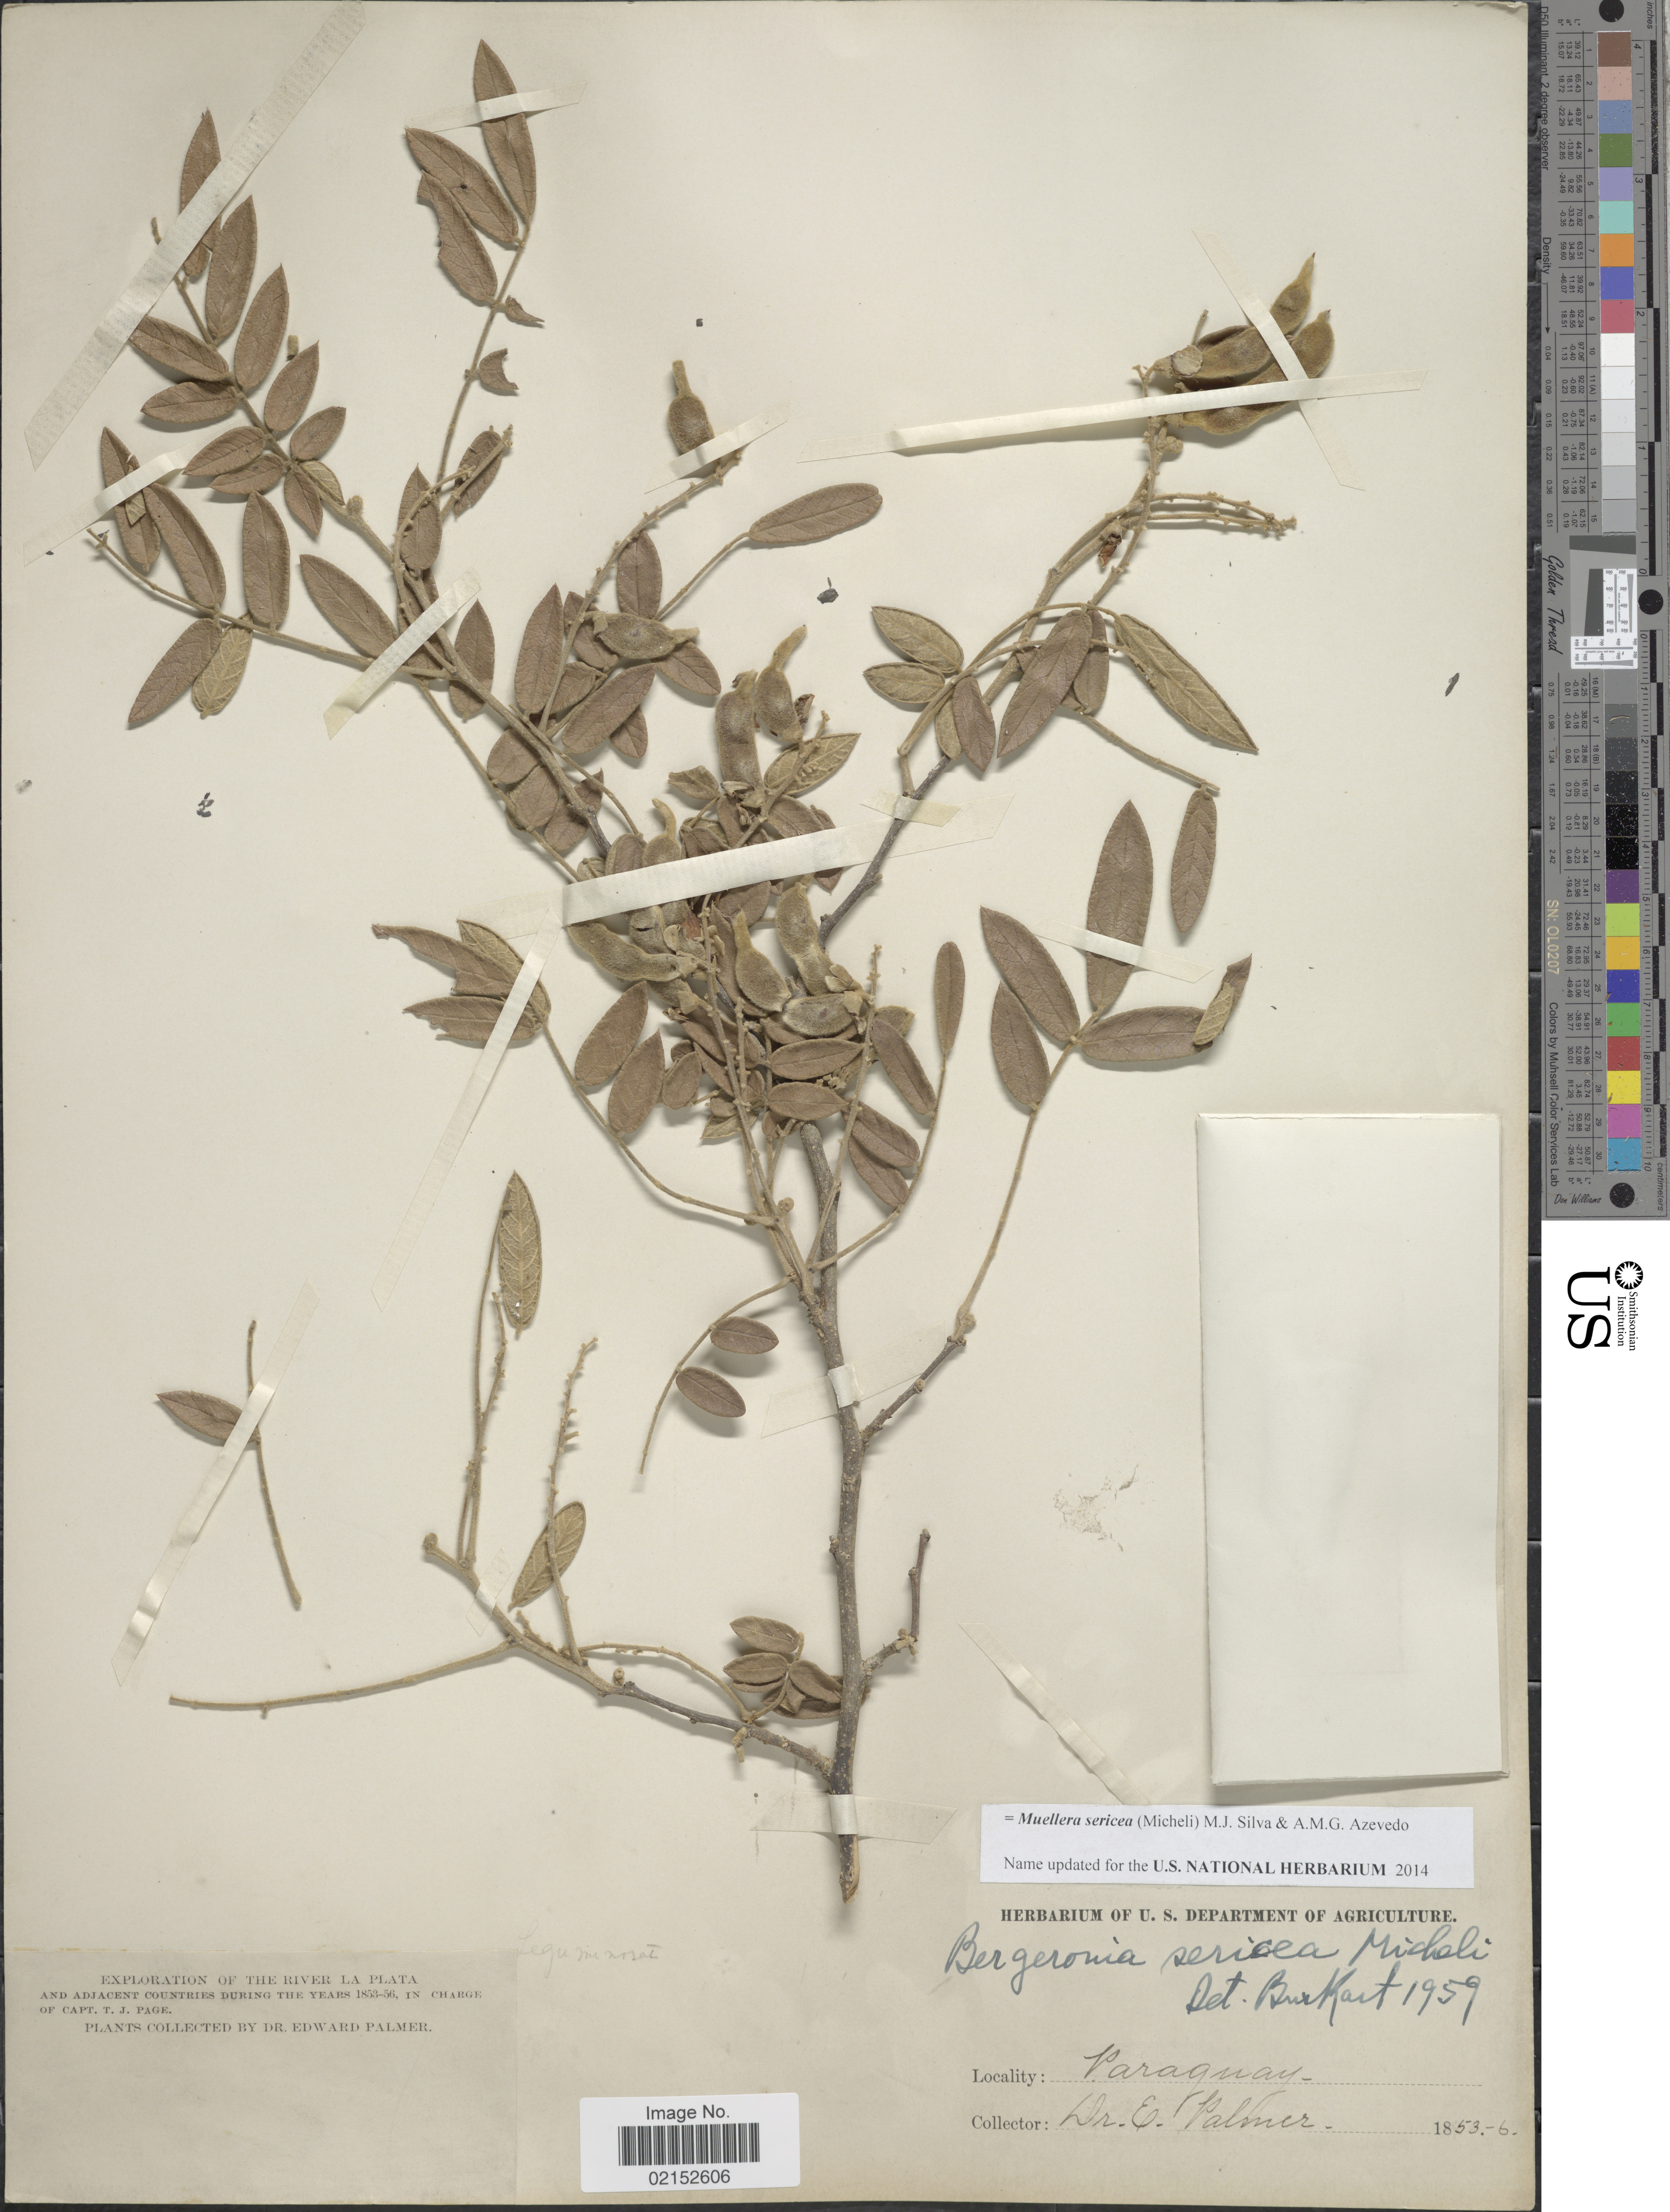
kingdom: Plantae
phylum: Tracheophyta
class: Magnoliopsida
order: Fabales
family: Fabaceae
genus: Muellera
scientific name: Muellera sericea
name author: (Micheli) M.J. Silva & A.M.G. Azevedo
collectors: E. Palmer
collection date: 1853/1856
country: Paraguay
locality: River La Plata and adjacent countries